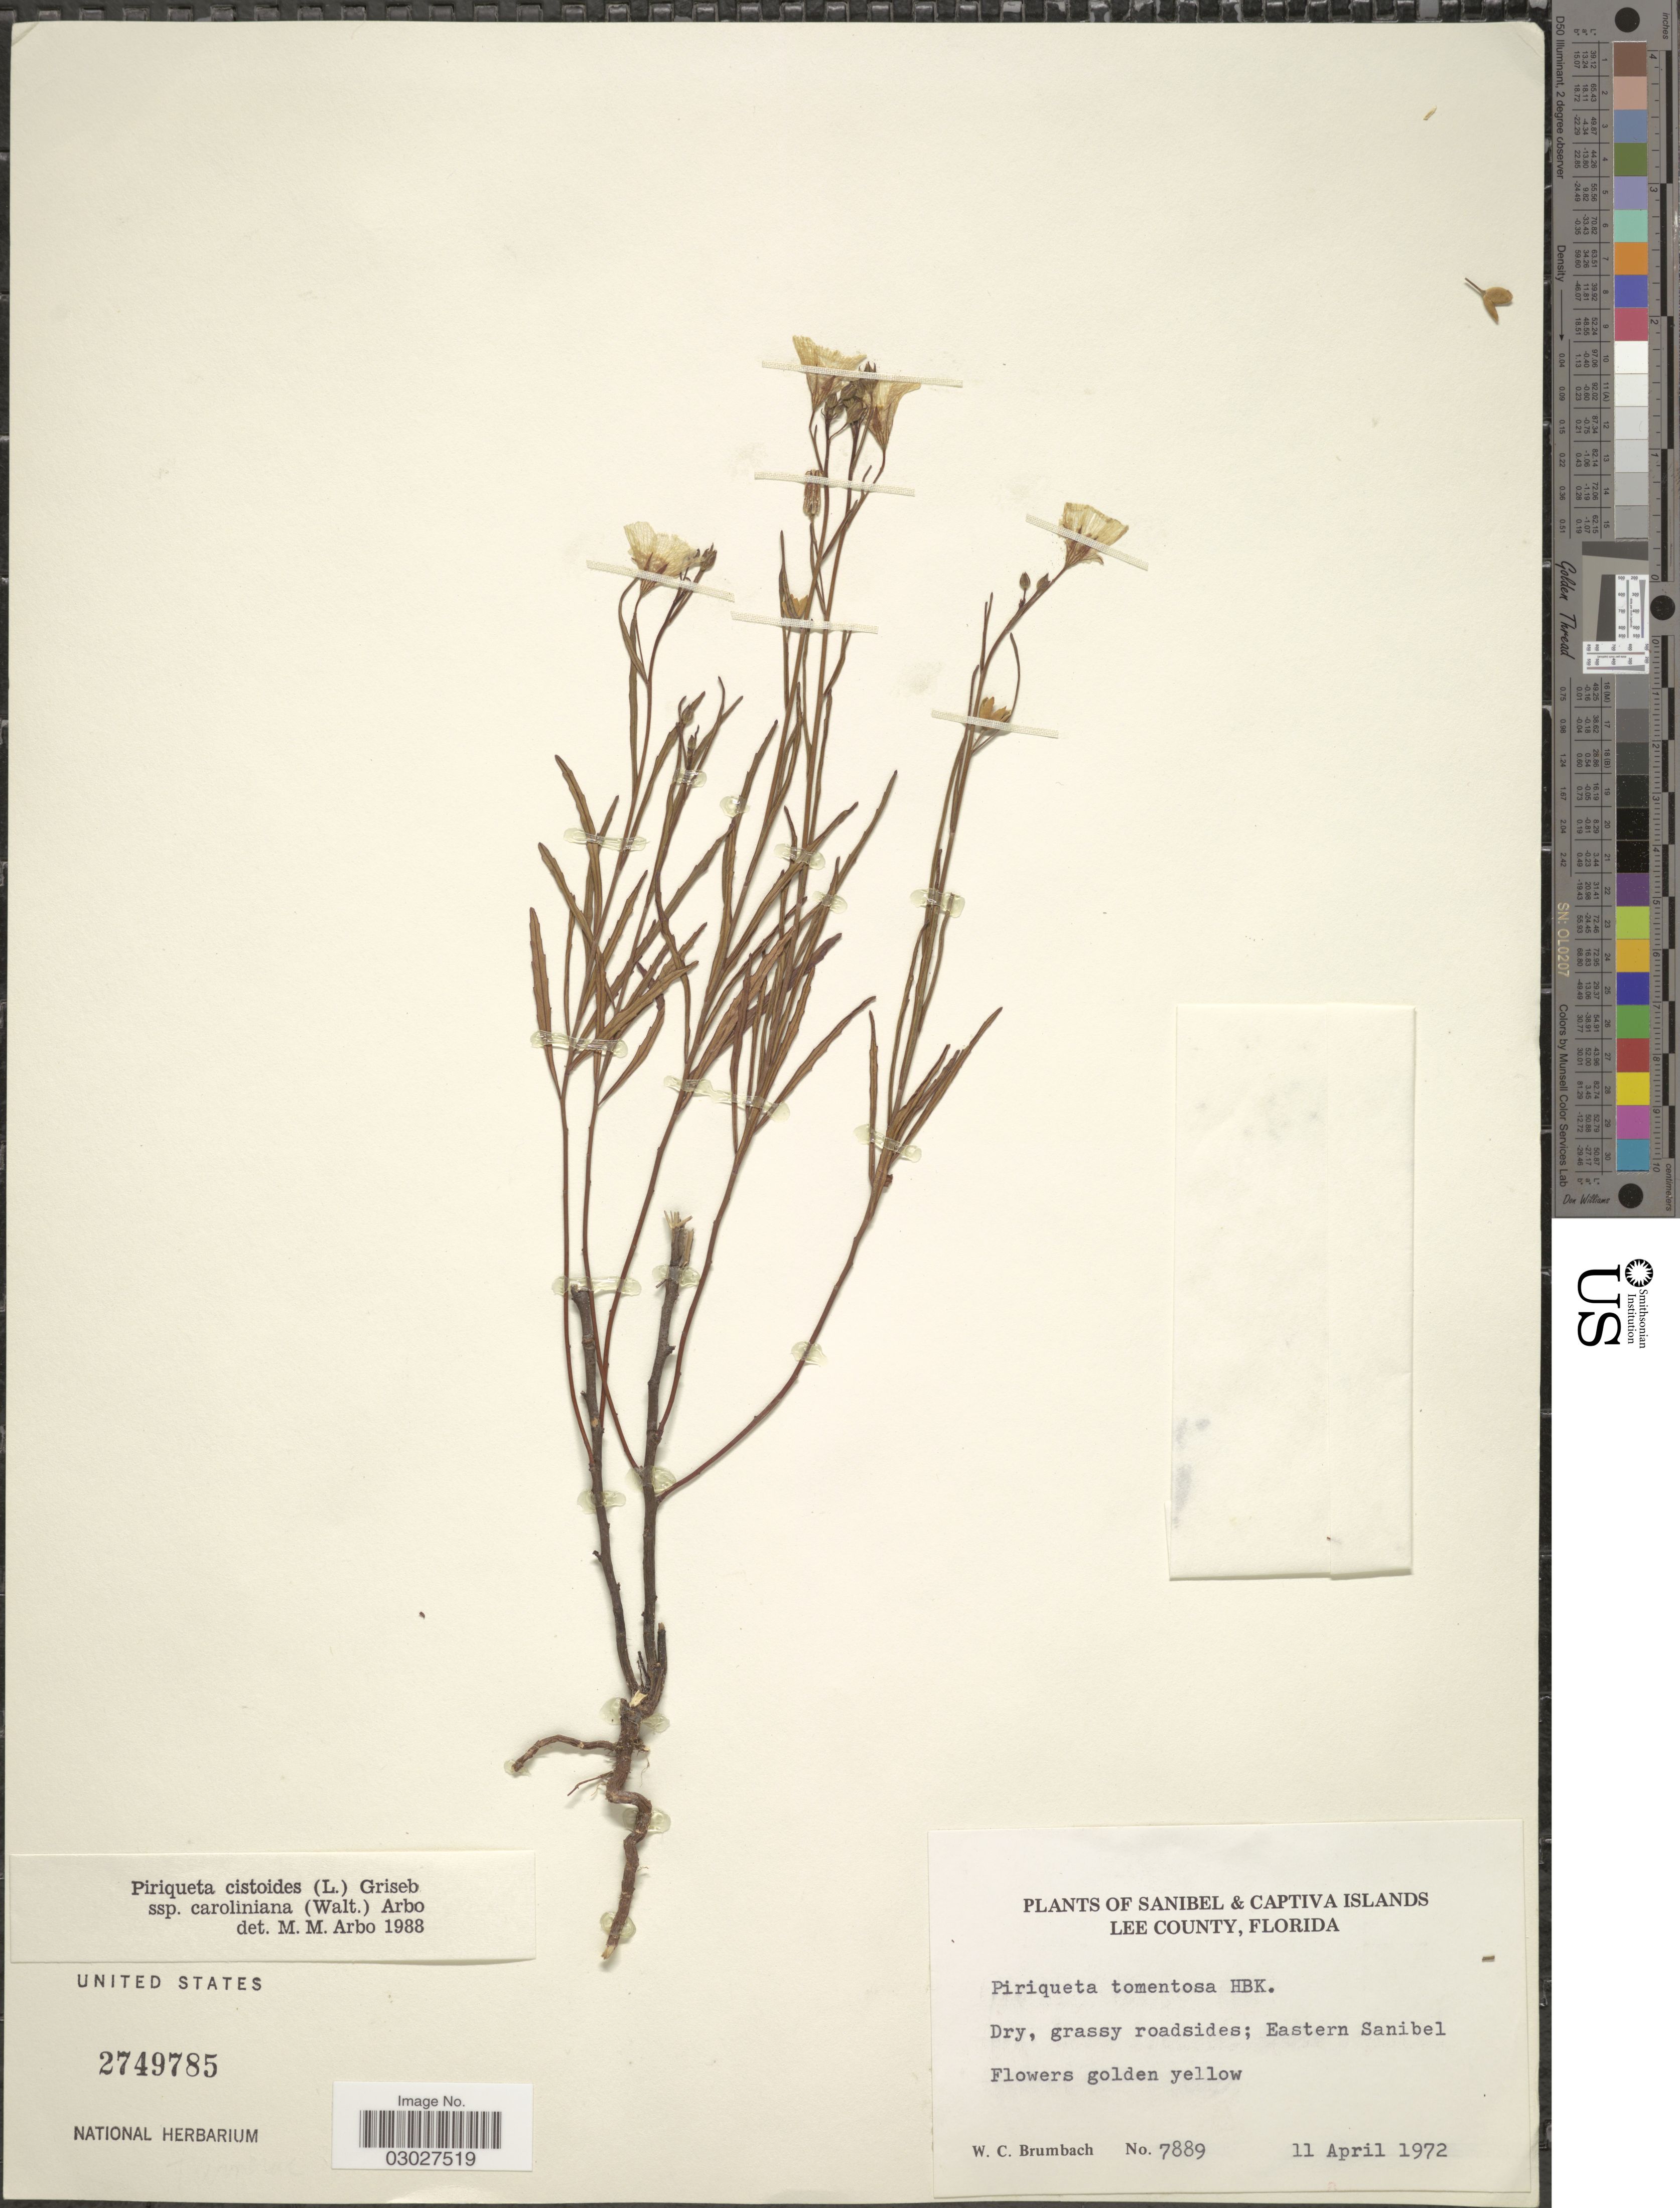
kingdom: Plantae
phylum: Tracheophyta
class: Magnoliopsida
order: Malpighiales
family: Turneraceae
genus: Piriqueta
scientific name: Piriqueta cistoides subsp. caroliniana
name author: (Walter) Arbo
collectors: W. C. Brumbach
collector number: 7889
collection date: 1972-04-11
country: United States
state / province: Florida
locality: Sanibel & Captiva Islands, Lee County. Dry, grassy roadsides; Eastern Sanibel.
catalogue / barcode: US 2749785